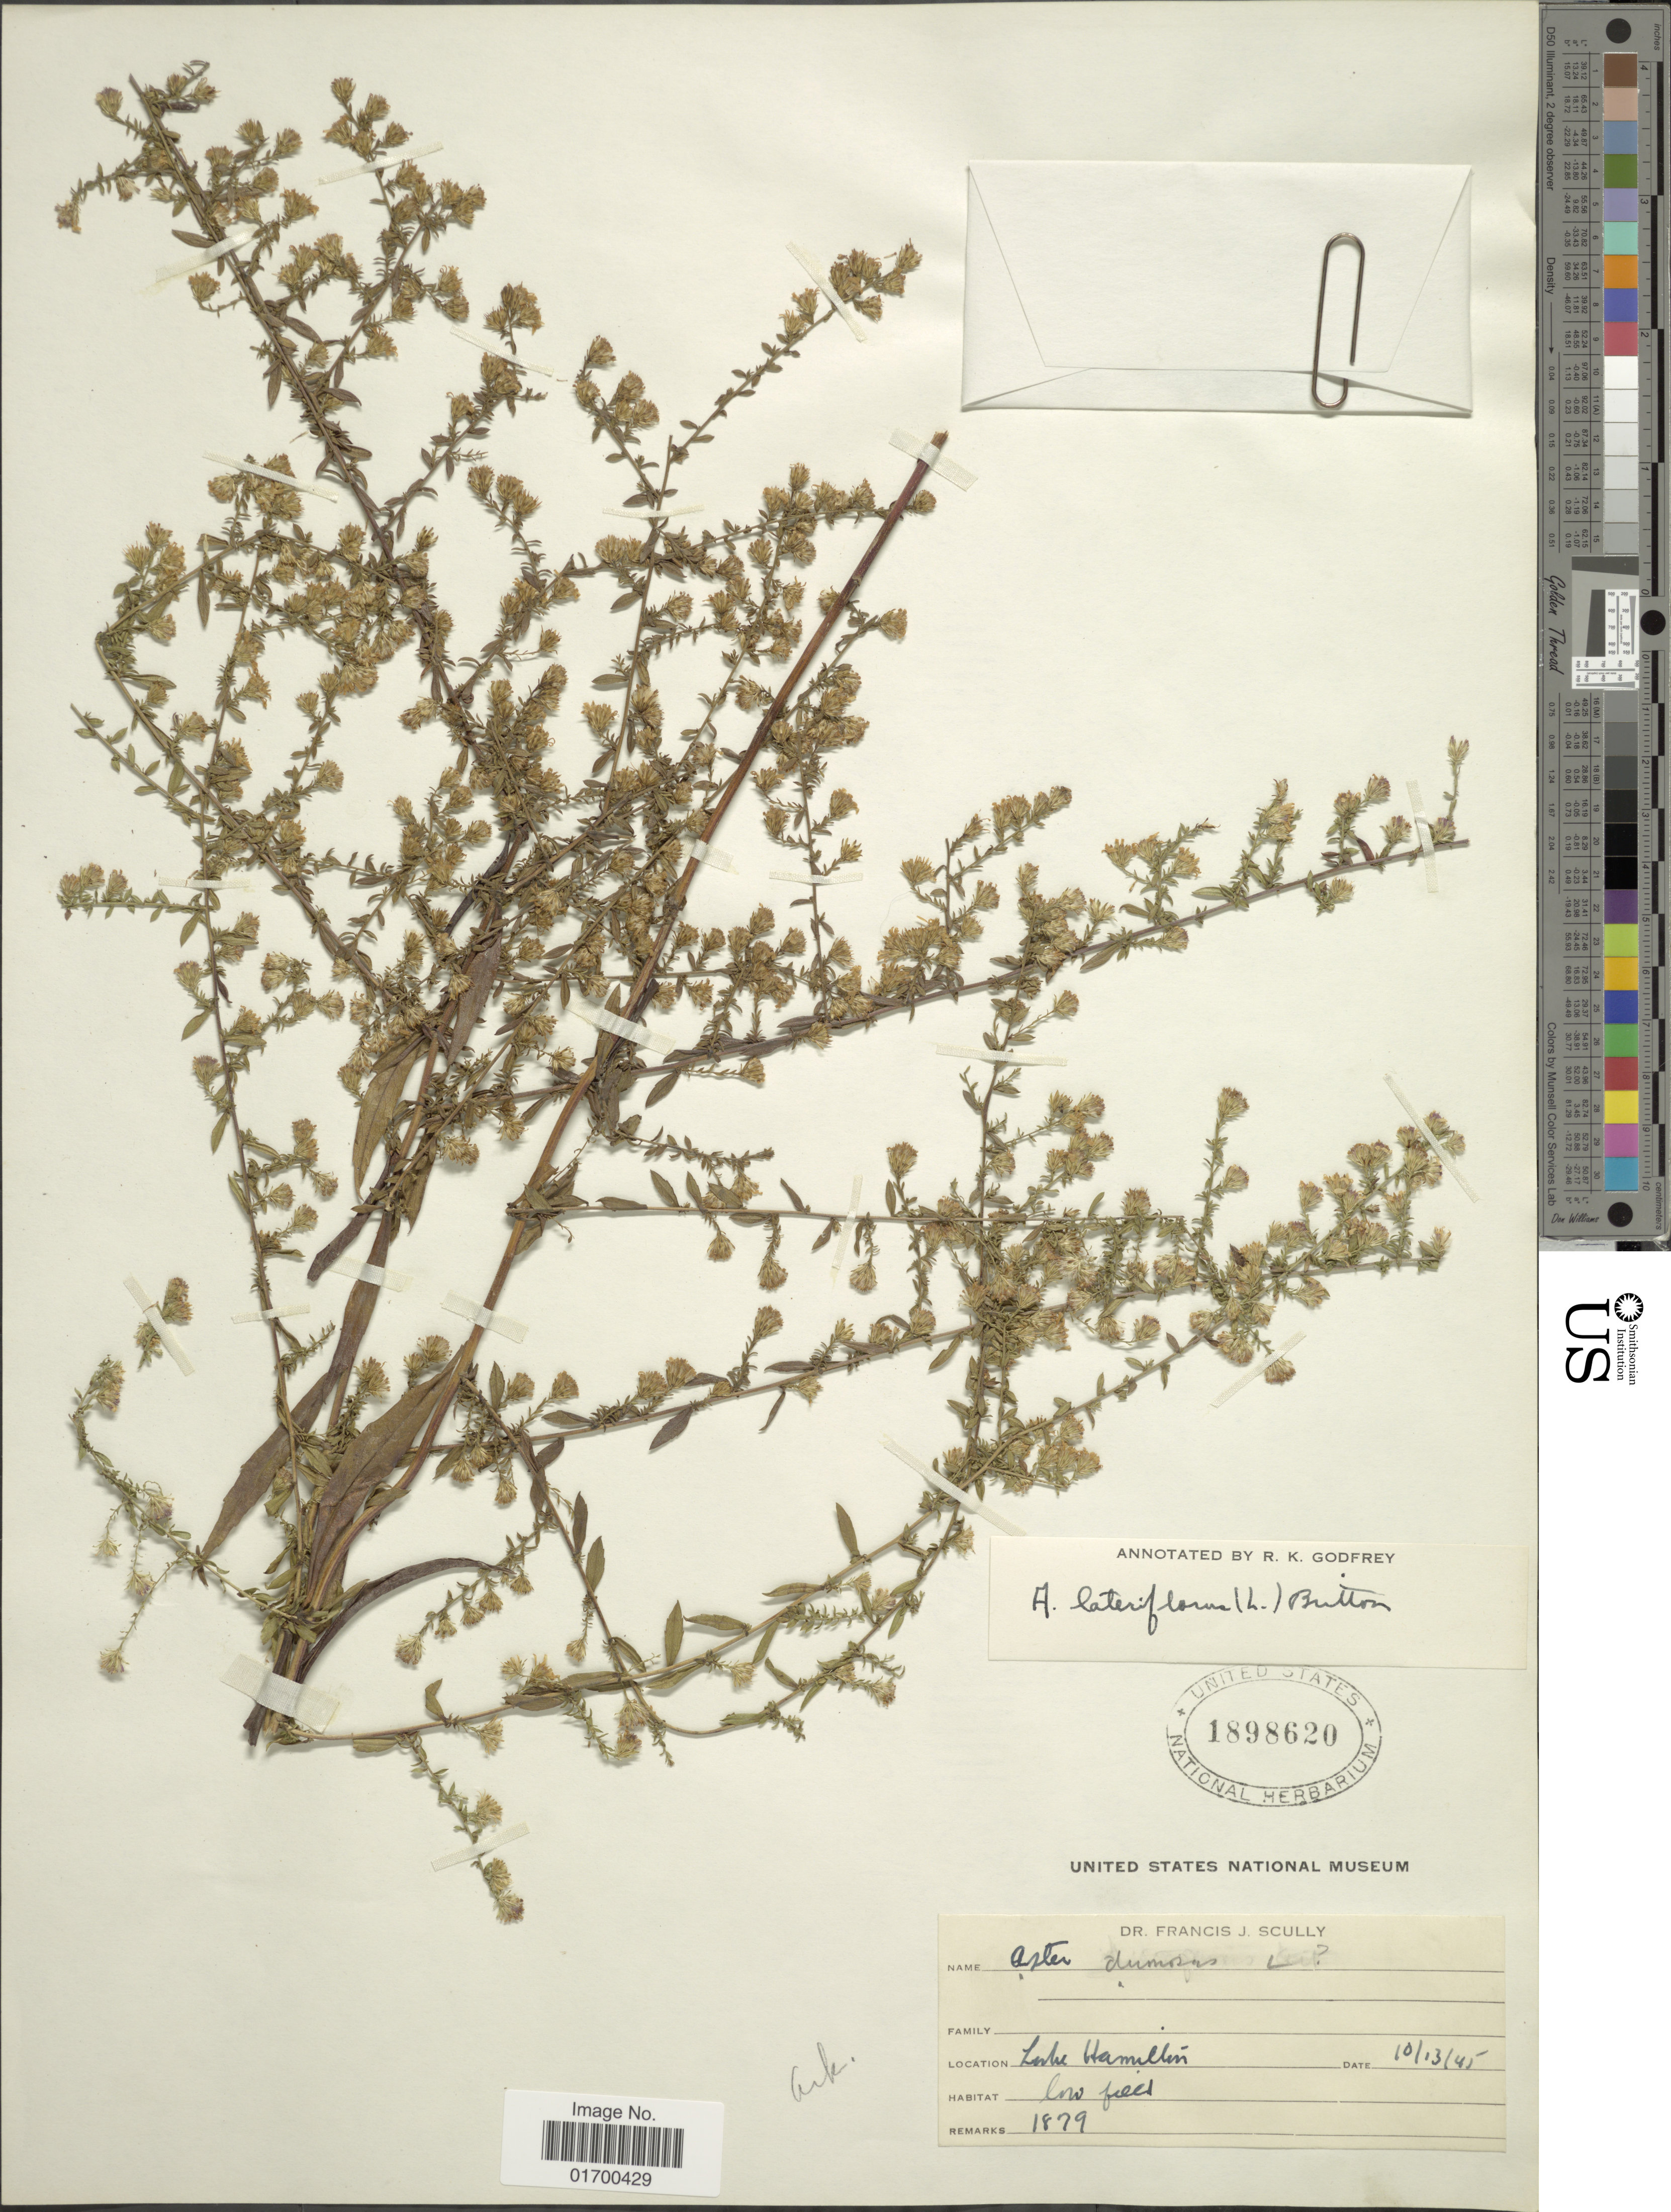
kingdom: Plantae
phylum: Tracheophyta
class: Magnoliopsida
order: Asterales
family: Asteraceae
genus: Symphyotrichum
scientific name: Symphyotrichum lateriflorum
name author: (L.) Á. Löve & D. Löve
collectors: F. J. Scully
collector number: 1879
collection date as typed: Transcribed d/m/y: 13/10/45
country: United States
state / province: Arkansas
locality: Lake Hamilton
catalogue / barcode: US 1898620